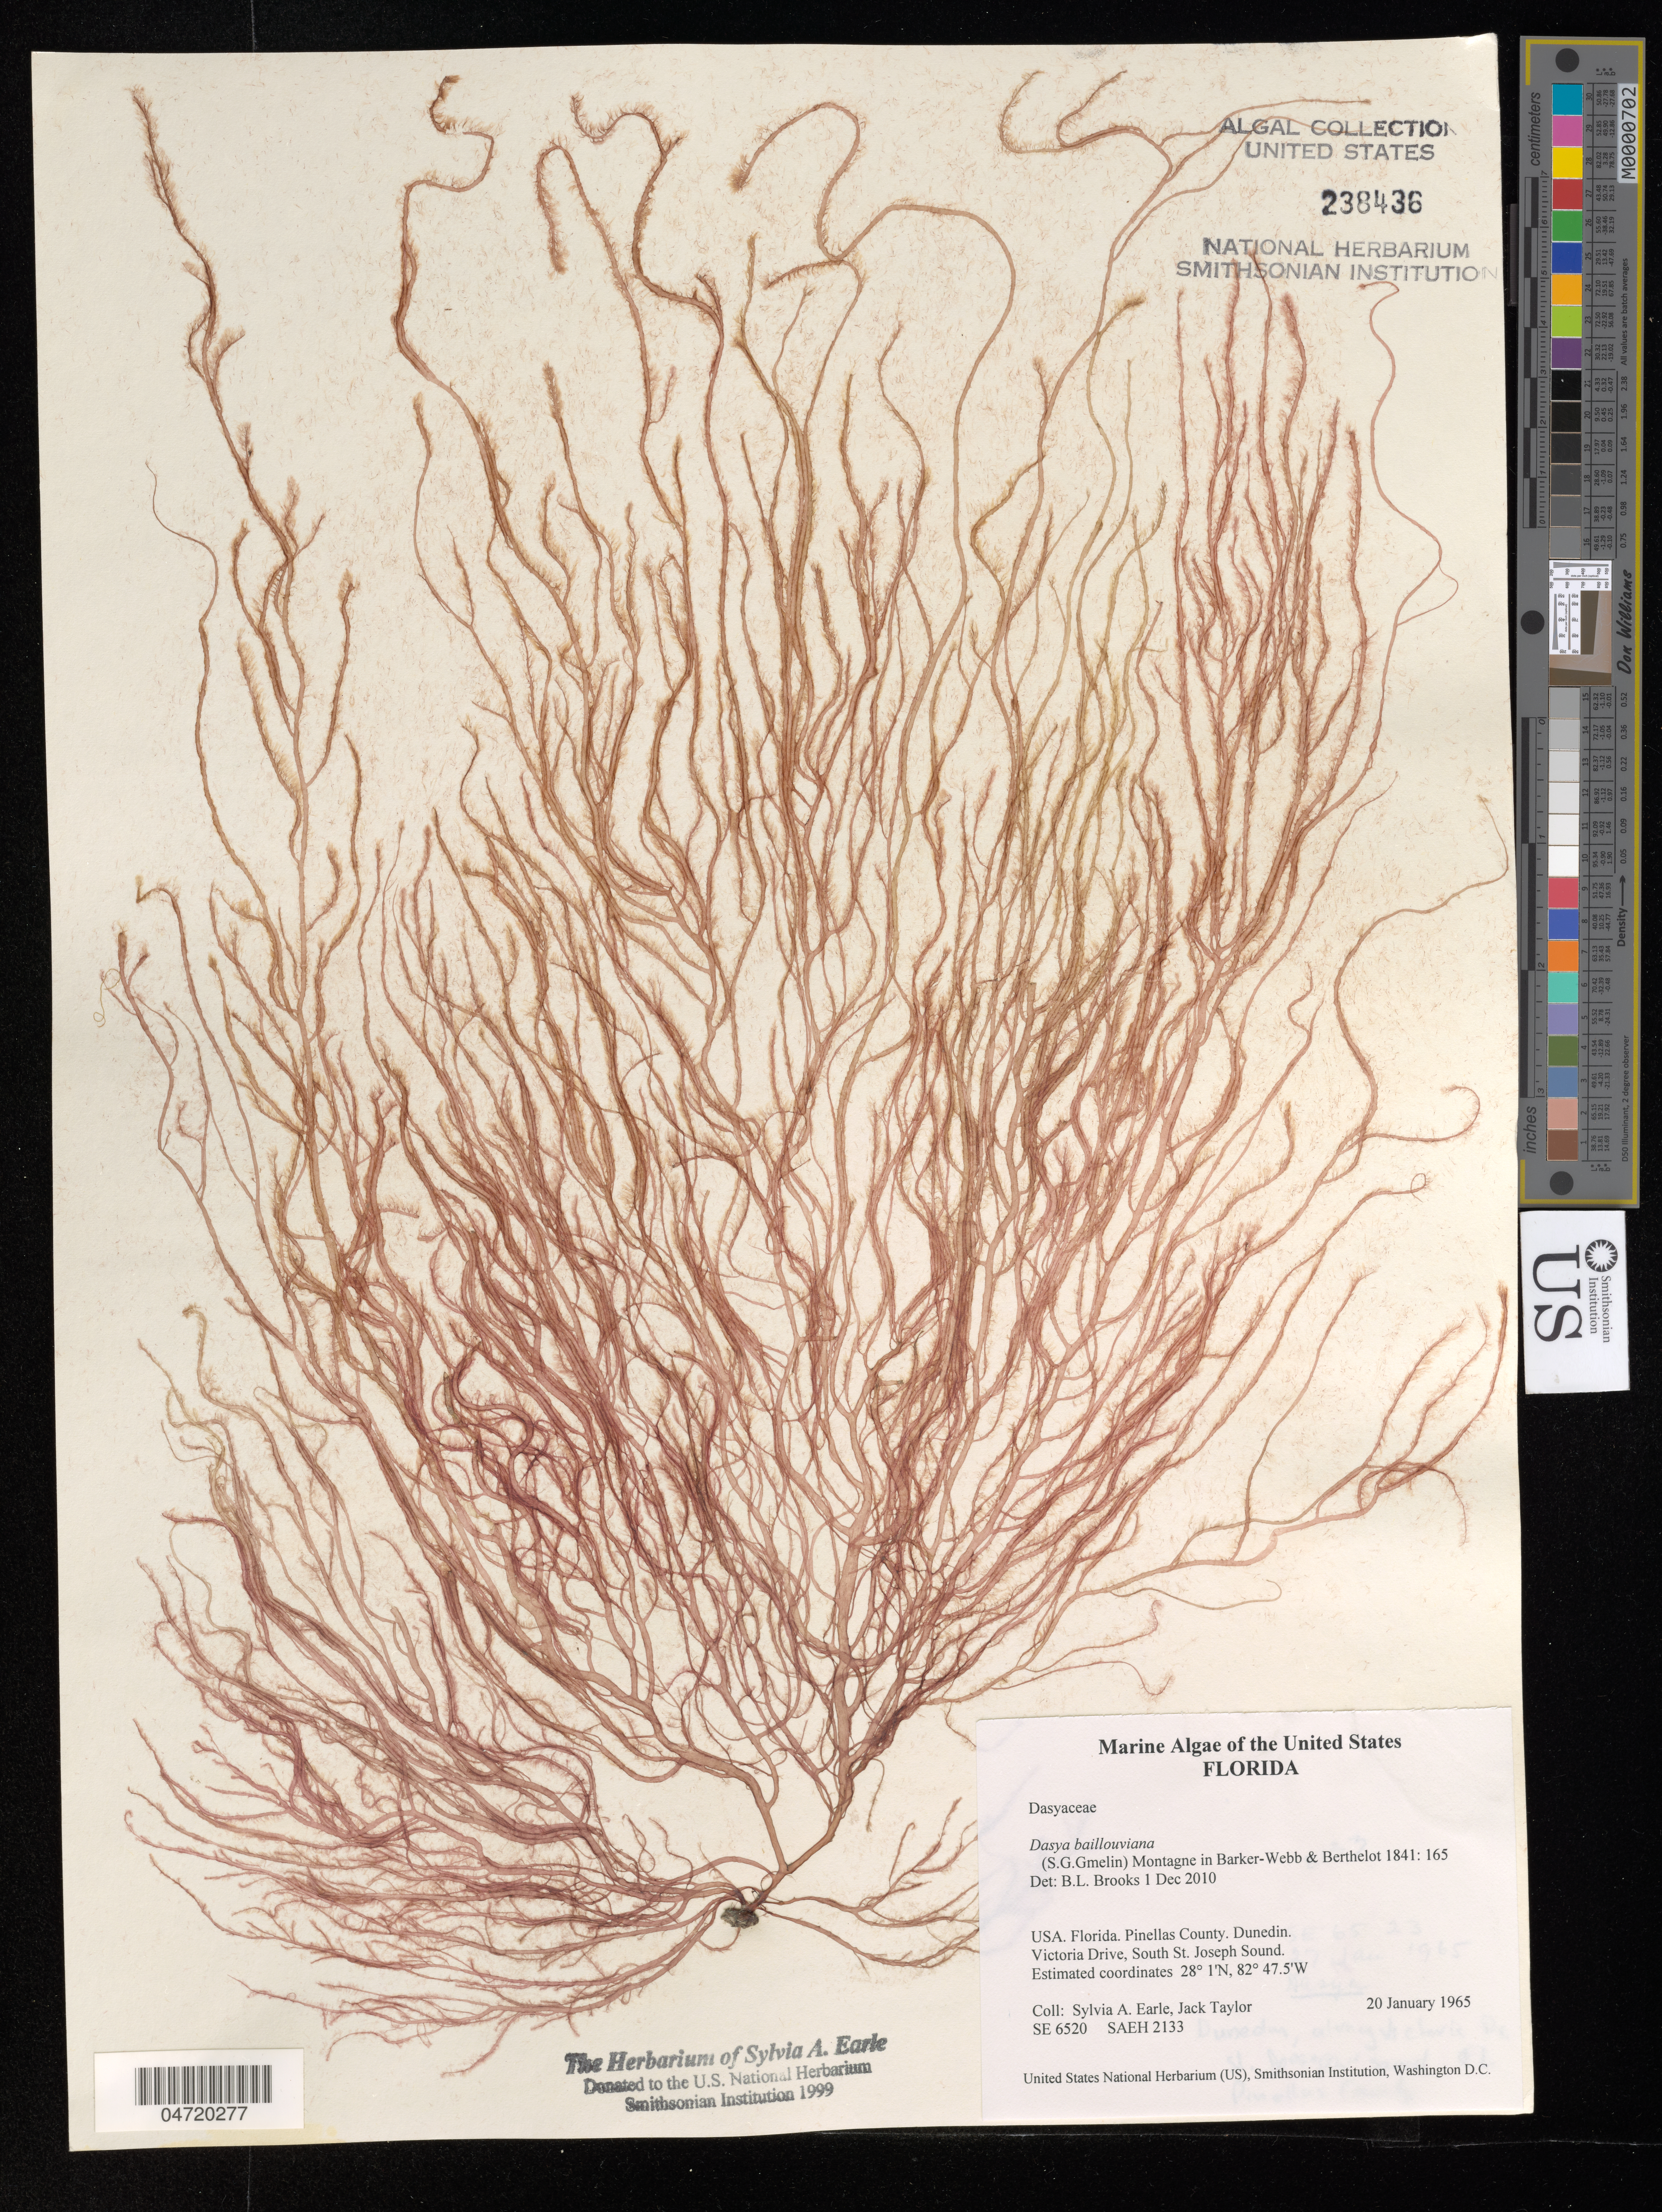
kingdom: Plantae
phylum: Rhodophyta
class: Florideophyceae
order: Ceramiales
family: Dasyaceae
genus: Dasya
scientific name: Dasya pedicellata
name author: (C. Agardh) C. Agardh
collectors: S. A. Earle & J. Taylor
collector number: SE 6520/SAEH 2133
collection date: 1965-01-20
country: United States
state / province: Florida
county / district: Pinellas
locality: Pinellas County. Dunedin. Victoria Drive, South St. Joseph Sound.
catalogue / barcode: US 238436